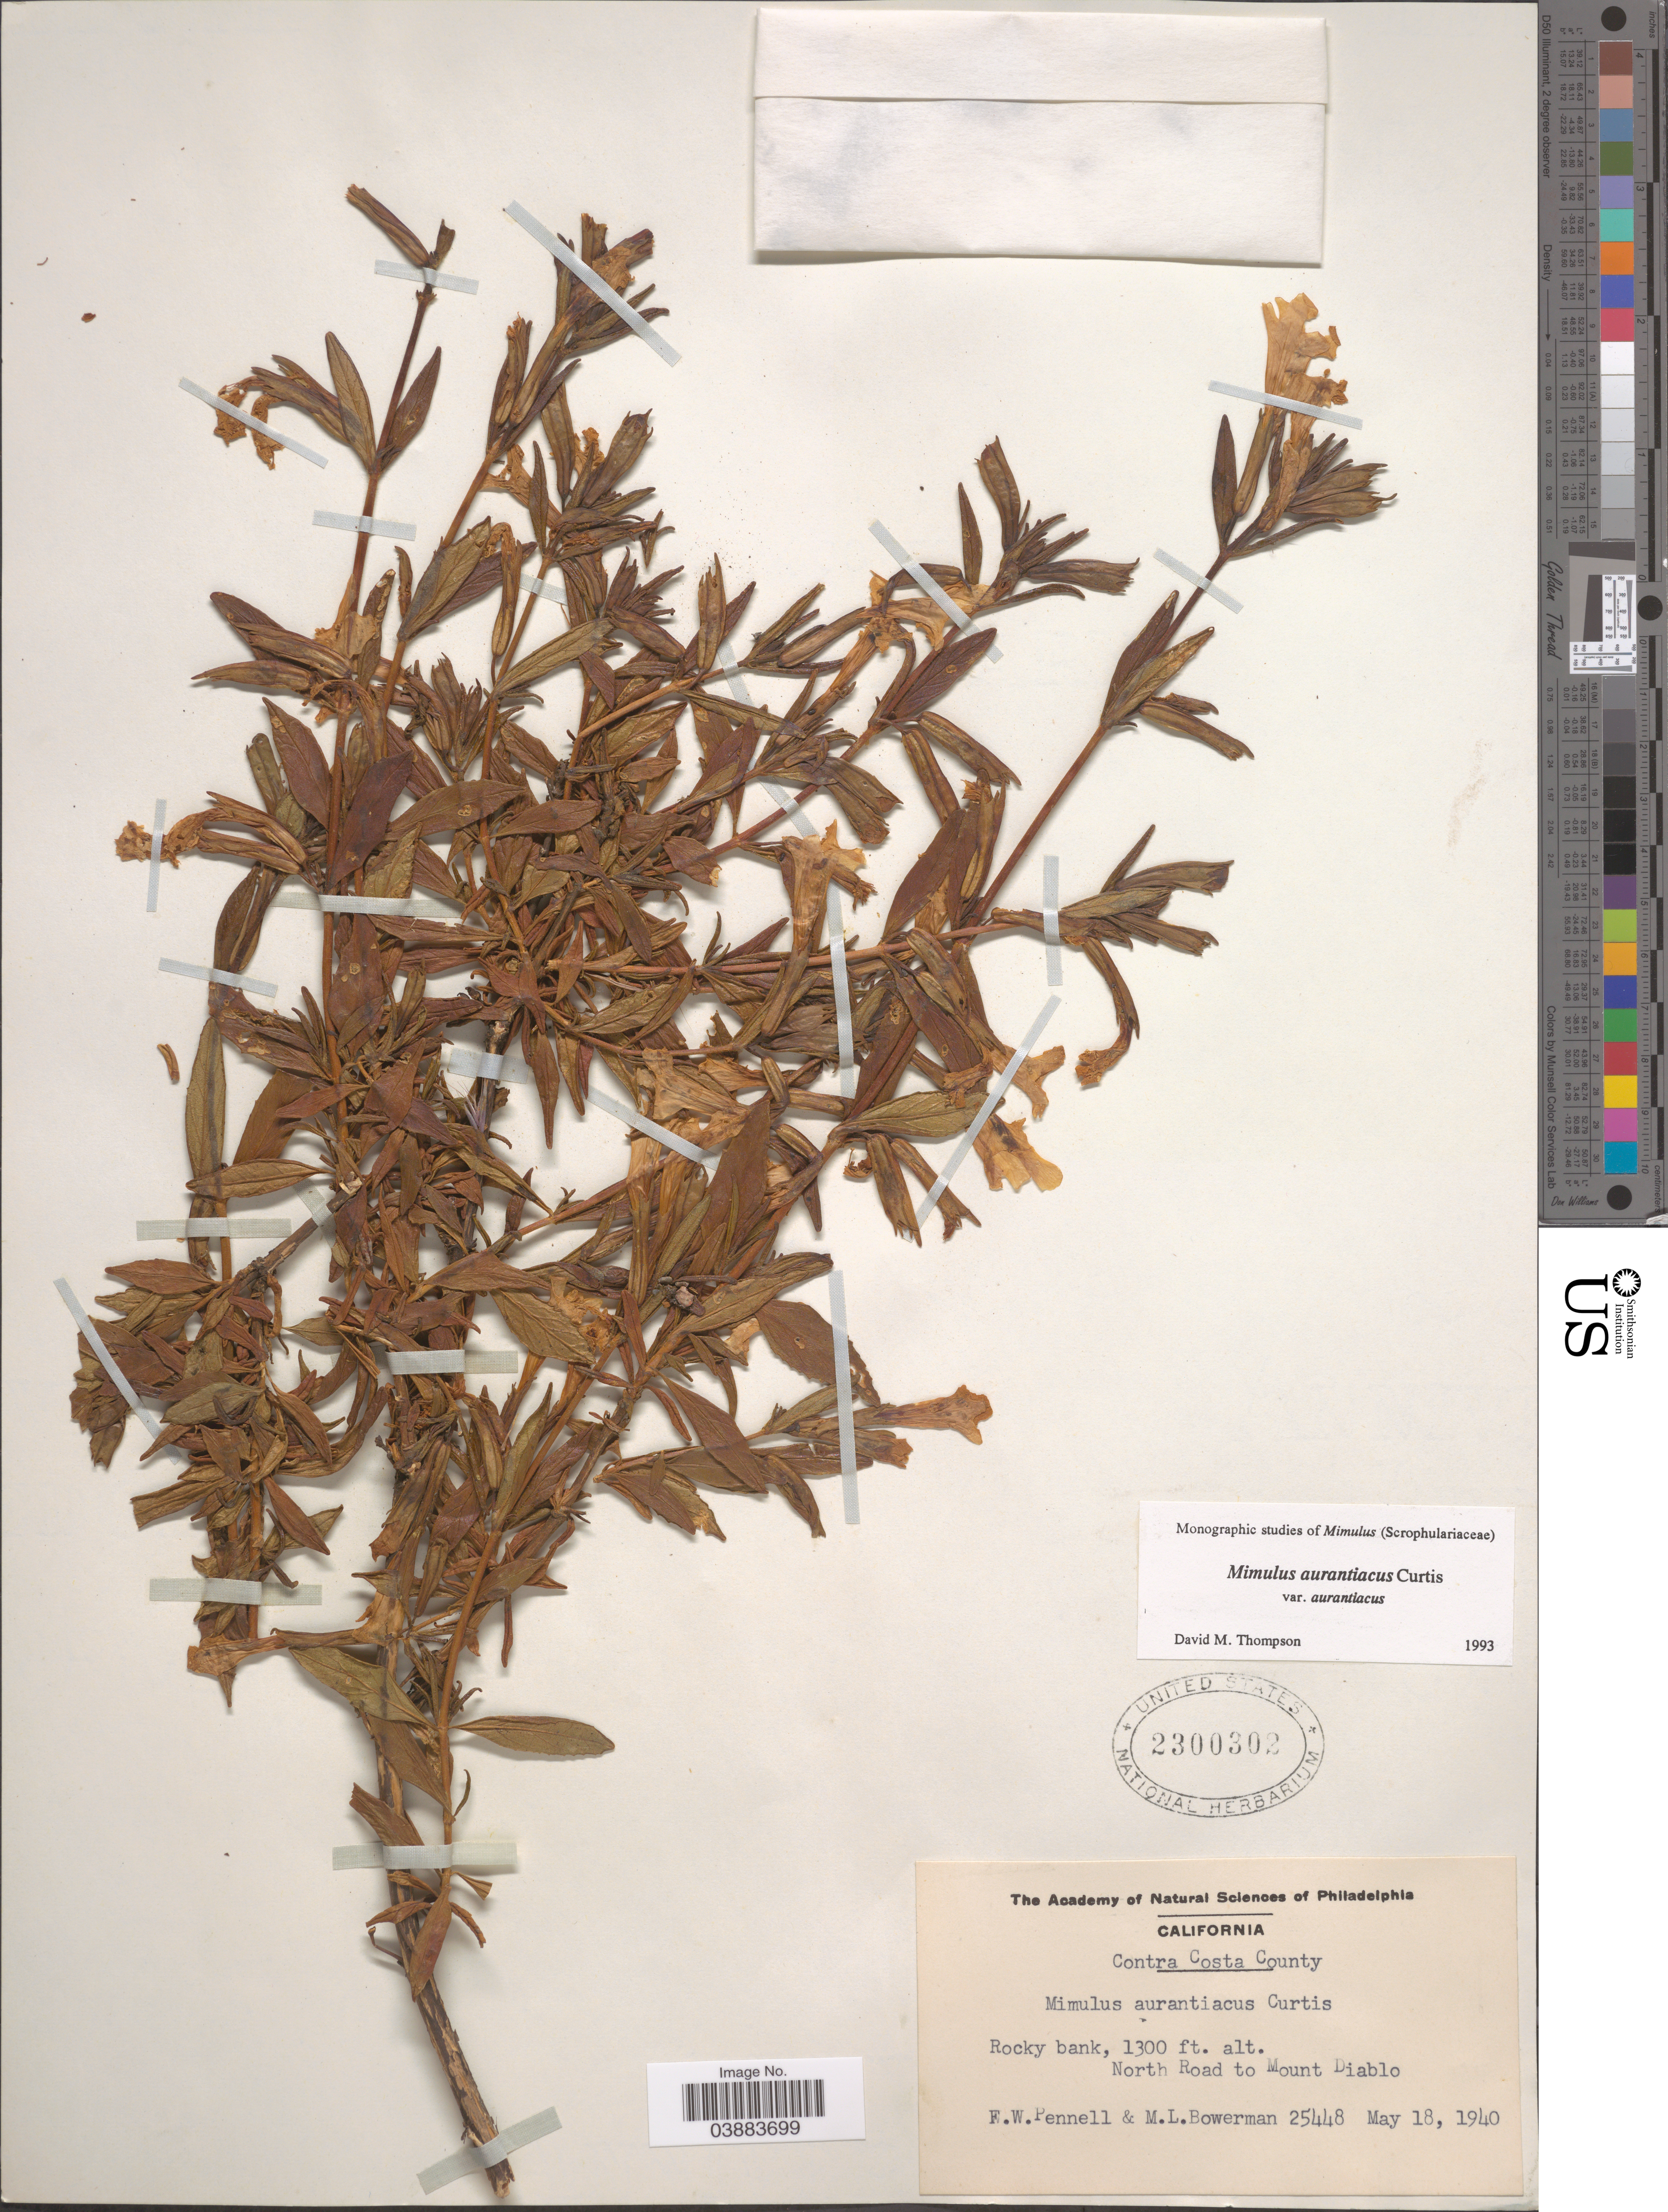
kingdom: Plantae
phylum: Tracheophyta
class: Magnoliopsida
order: Lamiales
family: Phrymaceae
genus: Diplacus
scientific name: Diplacus aurantiacus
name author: (Curtis) Jeps.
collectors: F. W. Pennell & M. Bowerman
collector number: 25448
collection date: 1940-05-18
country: United States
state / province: California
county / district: Contra Costa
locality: Contra Costa County. Rocky bank, North Road to Mount Diablo.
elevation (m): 396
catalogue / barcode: US 2300302